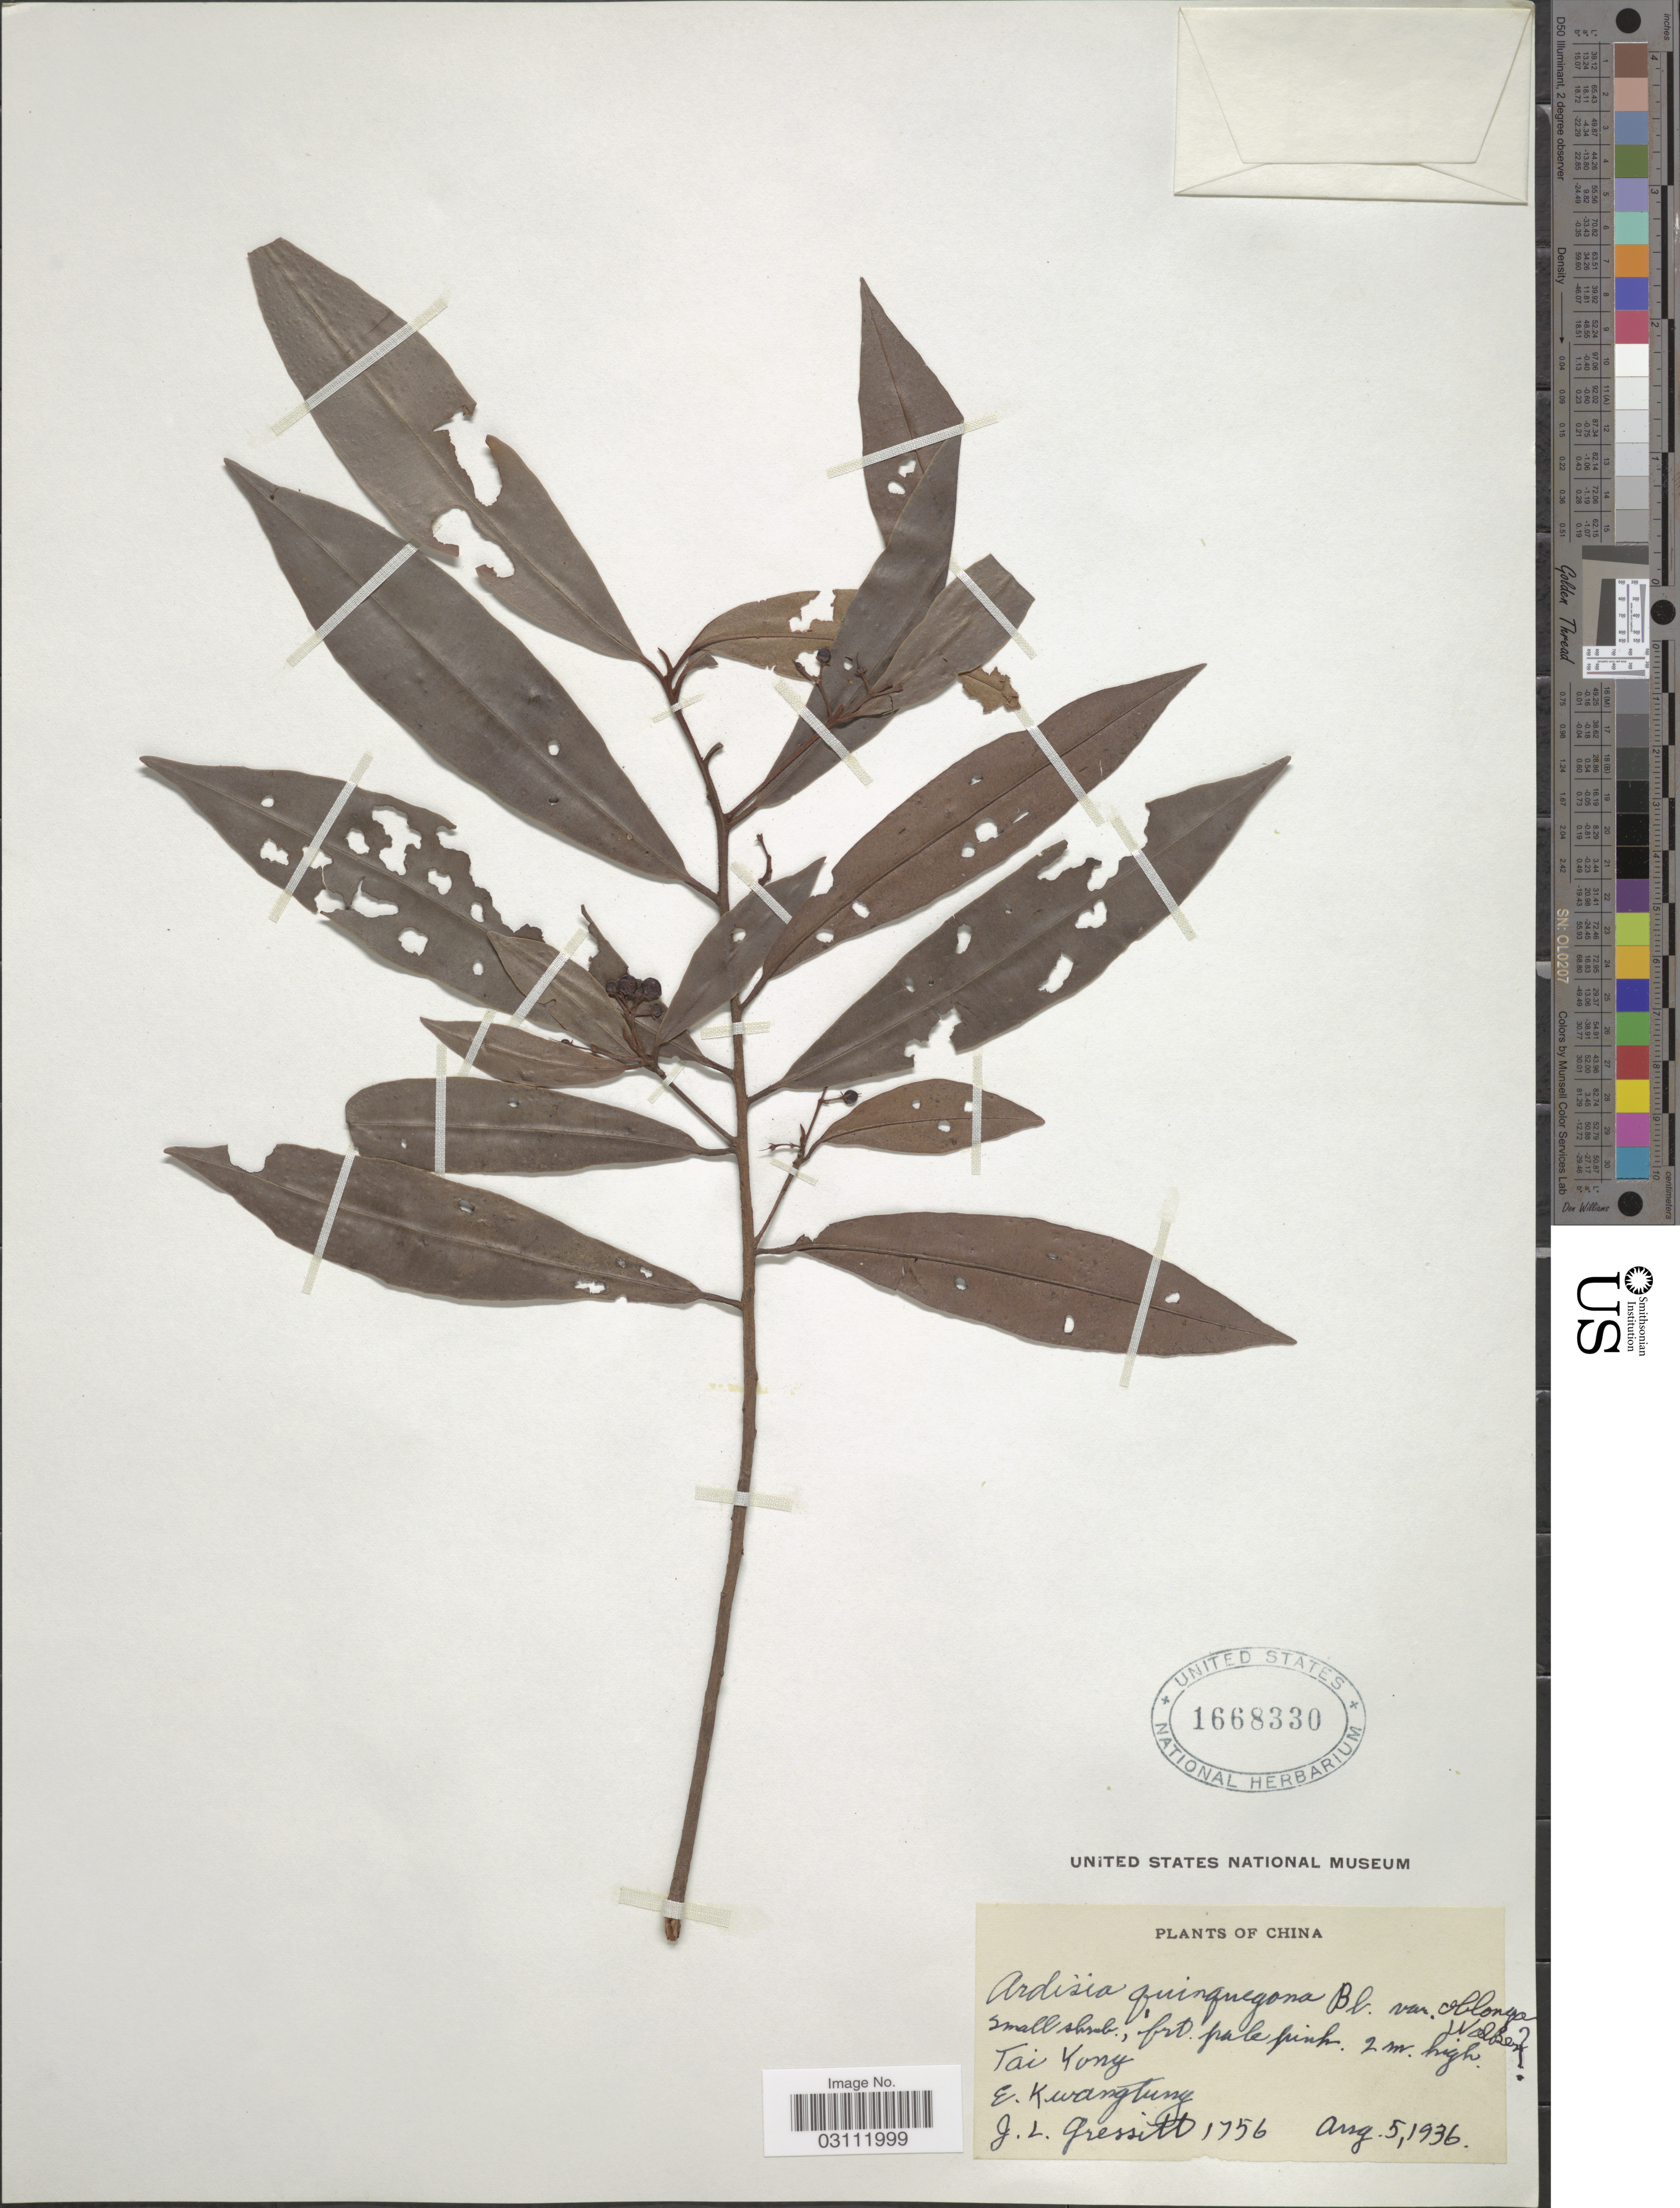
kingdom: Plantae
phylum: Tracheophyta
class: Magnoliopsida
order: Ericales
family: Primulaceae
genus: Ardisia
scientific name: Ardisia quinquegona var. oblonga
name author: E. Walker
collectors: J. Gressitt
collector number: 1756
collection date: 1936-08-05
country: China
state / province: Guangdong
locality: Tai Yong [interpreted], E. Kwangtung.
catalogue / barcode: US 1668330